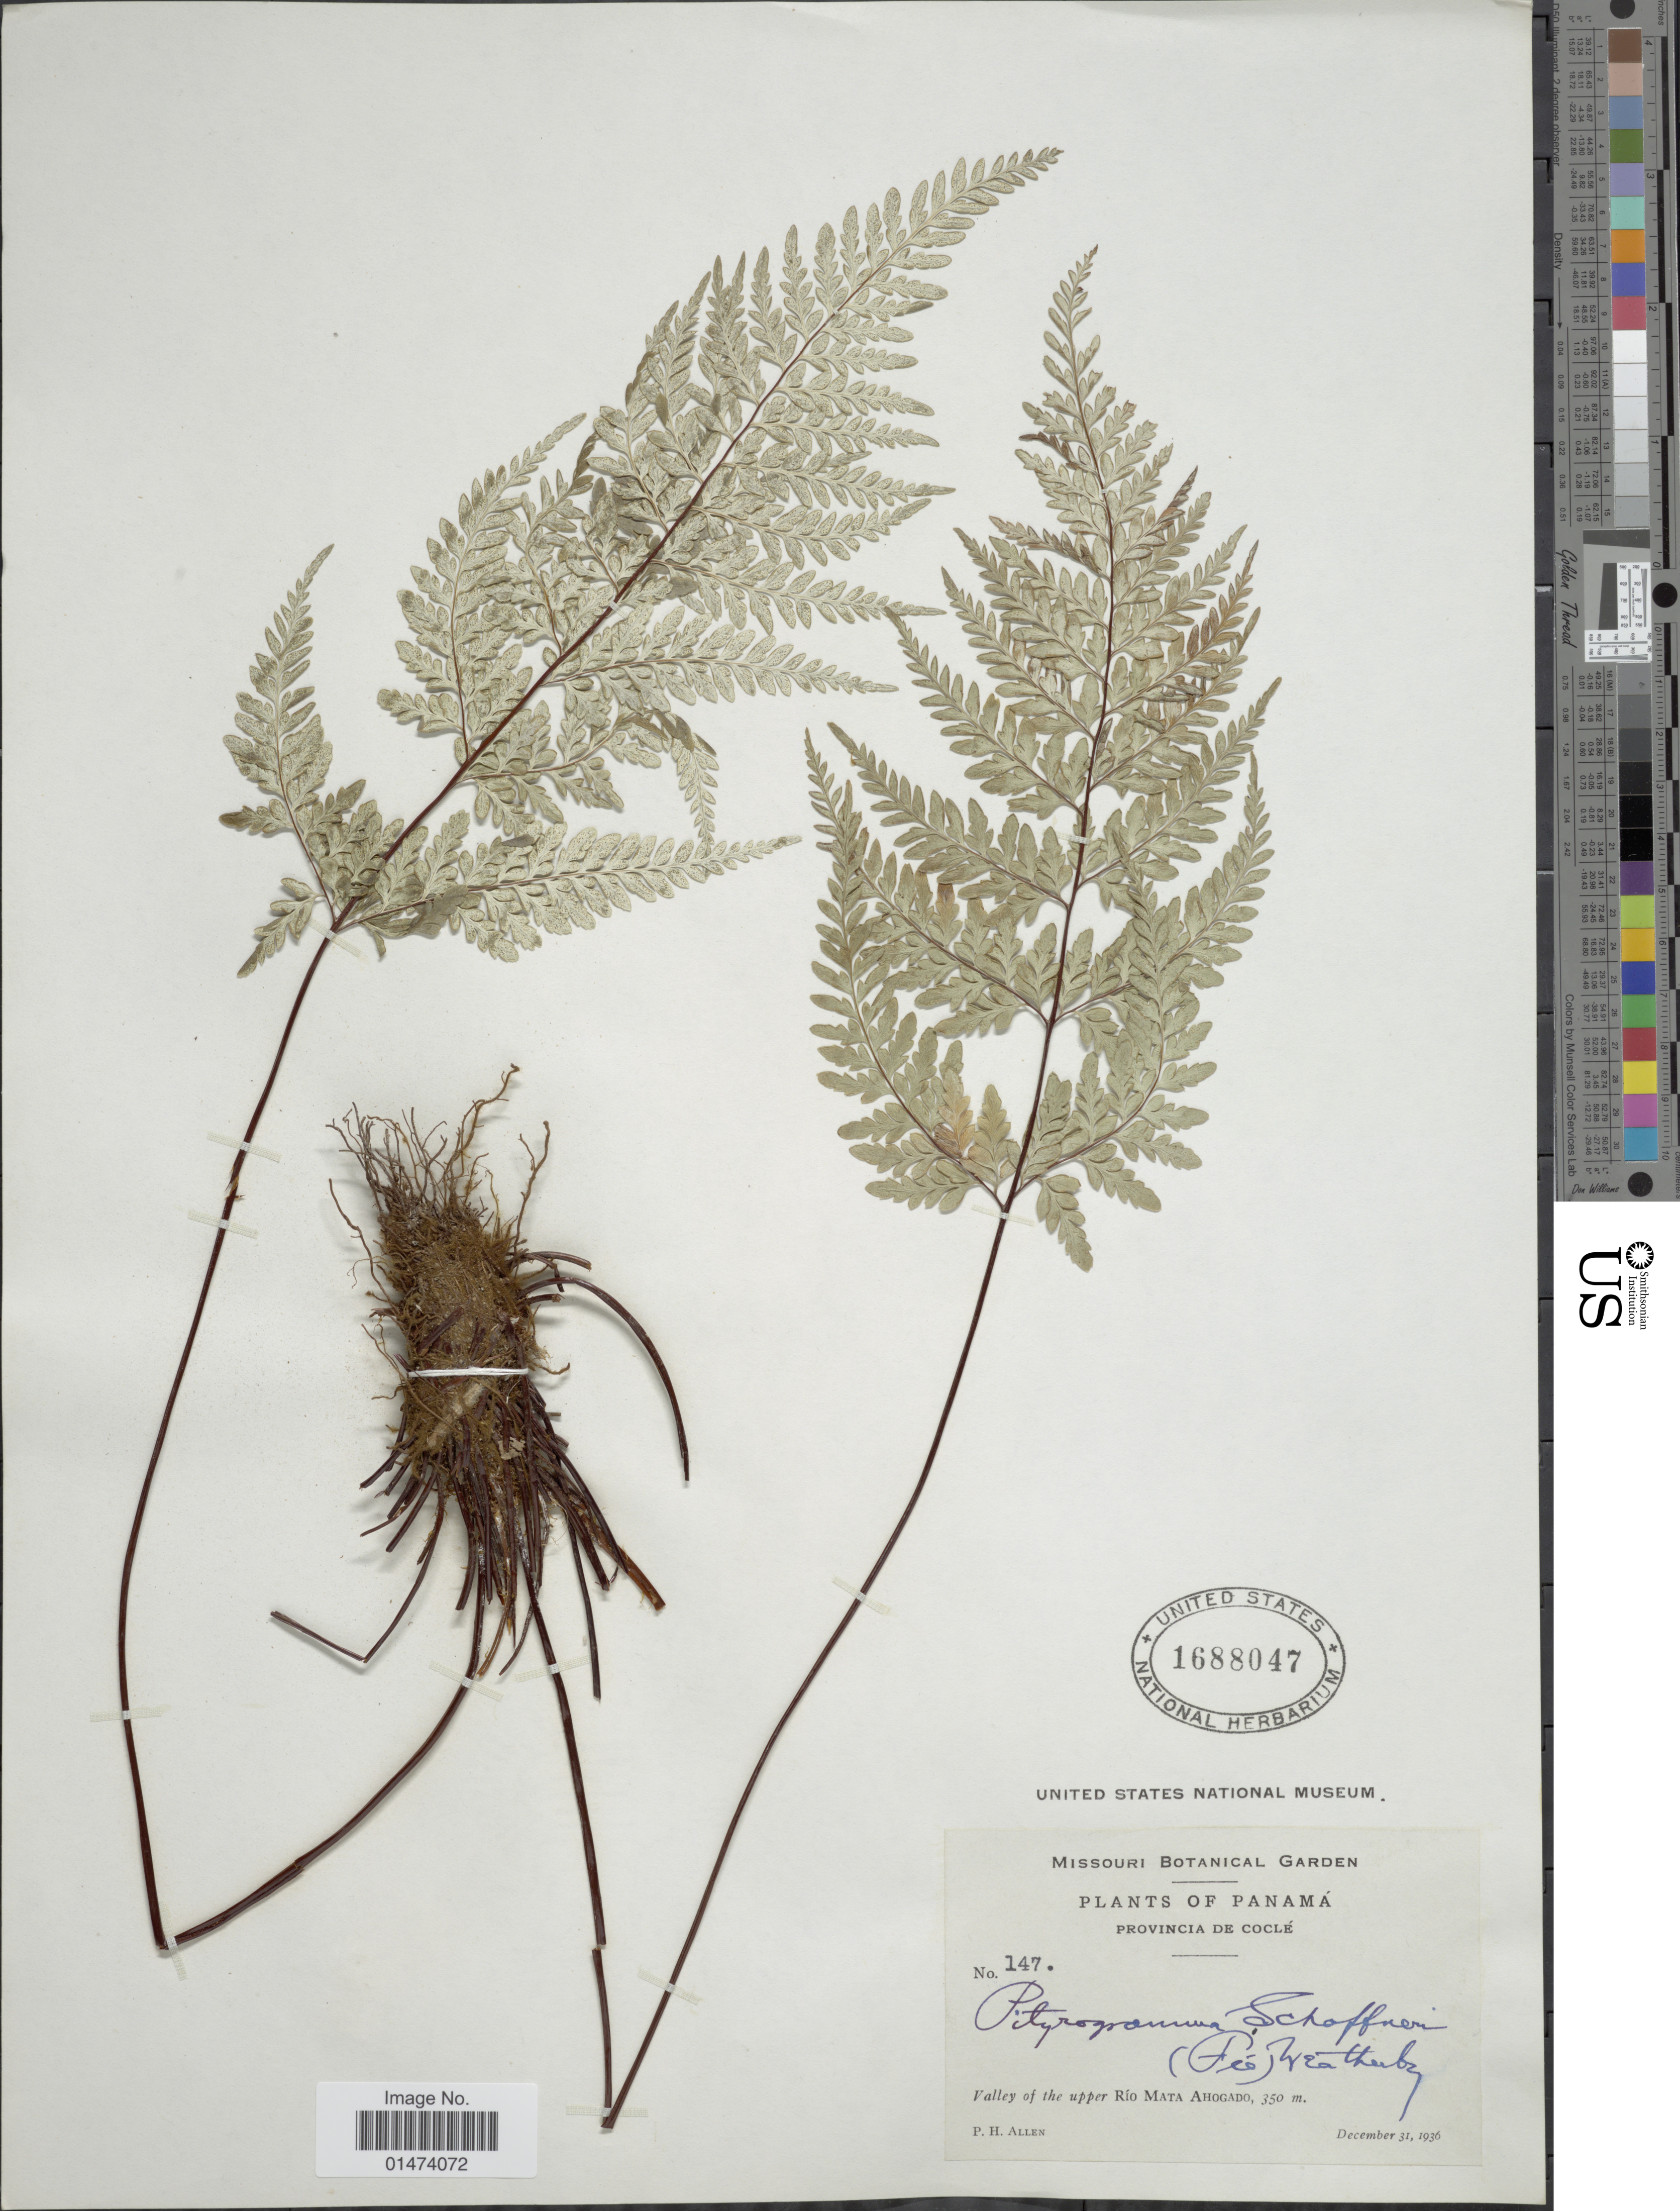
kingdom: Plantae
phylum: Tracheophyta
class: Polypodiopsida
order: Polypodiales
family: Pteridaceae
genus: Pityrogramma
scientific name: Pityrogramma dealbata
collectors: P. H. Allen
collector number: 147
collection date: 1936-12-31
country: Panama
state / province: Coclé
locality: Provincia de Cocle, Valley of the upper Rio Mata Ahogado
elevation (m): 350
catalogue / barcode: US 1688047